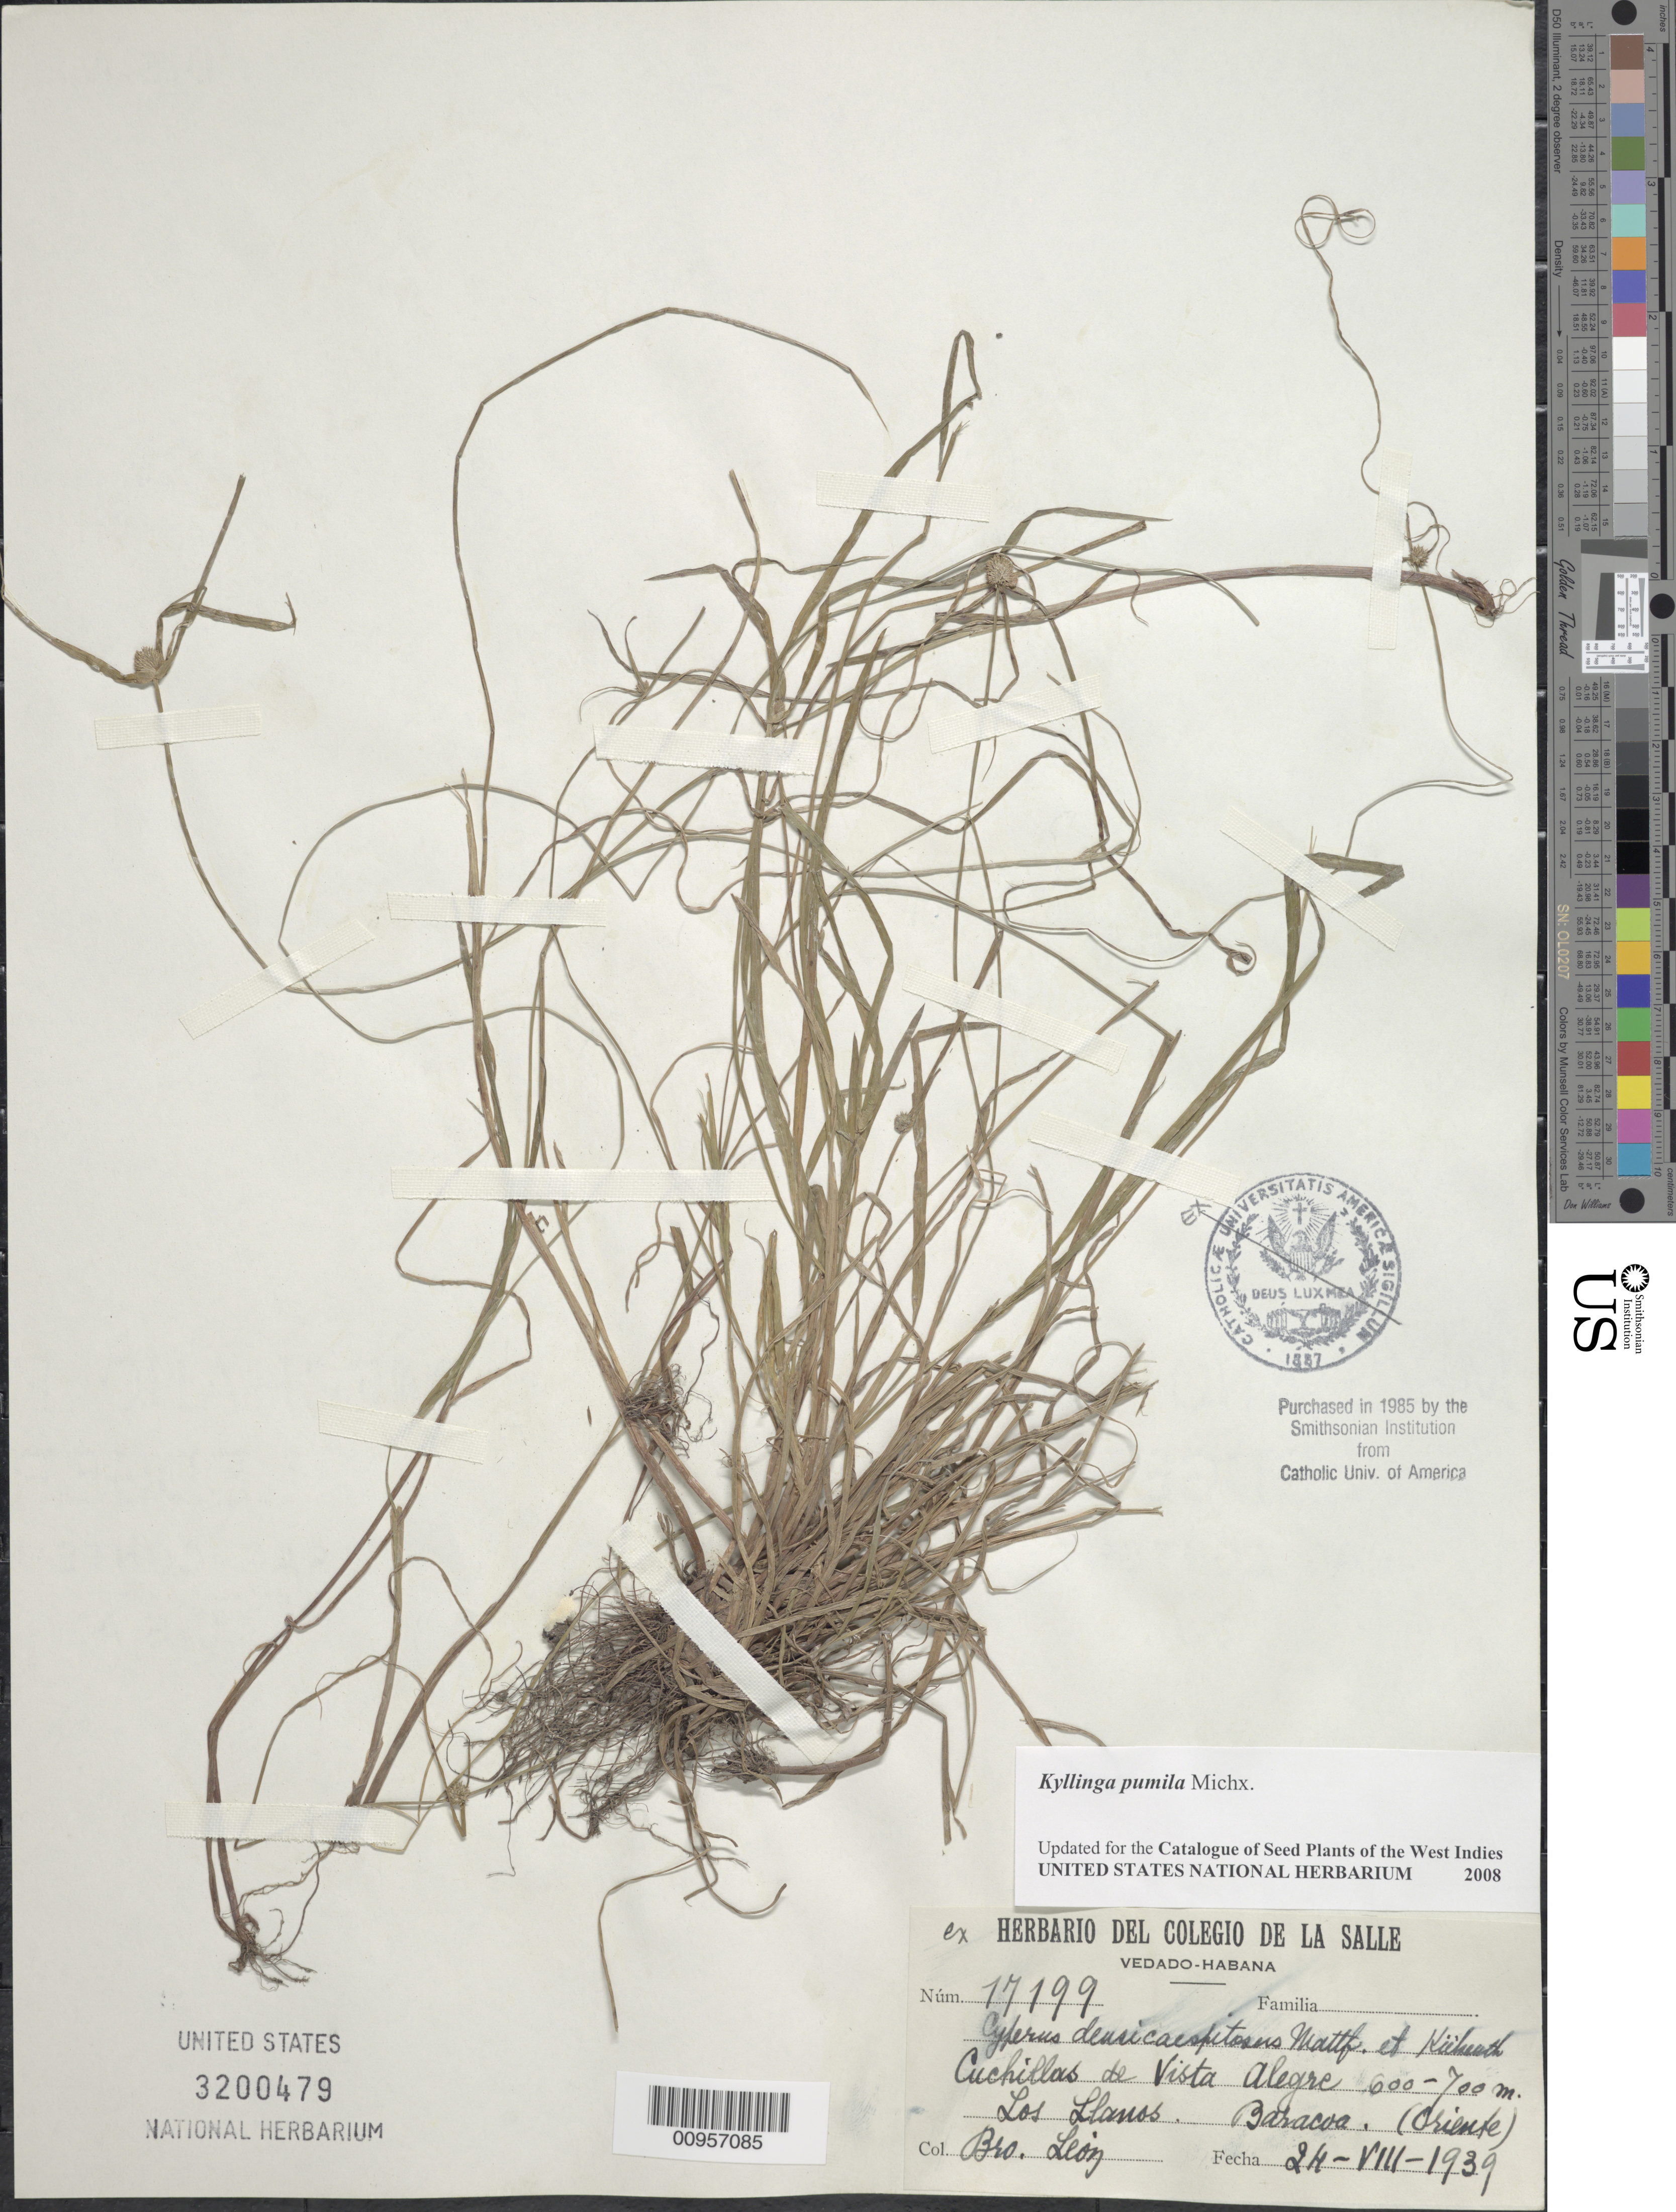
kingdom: Plantae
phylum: Tracheophyta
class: Liliopsida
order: Poales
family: Cyperaceae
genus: Cyperus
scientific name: Cyperus hortensis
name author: (Salzm. ex Steud.) Dorr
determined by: Strong, Mark T., (BOT), Smithsonian Institution - National Museum of Natural History (UNITED STATES)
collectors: Bro. León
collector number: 17199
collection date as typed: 24 Aug 1939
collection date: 1939-08-24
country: Cuba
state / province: Guantanamo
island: Cuba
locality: Cuchillas de Vista Alegre, Los llanos, Baracoa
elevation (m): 600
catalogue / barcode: US 3200479